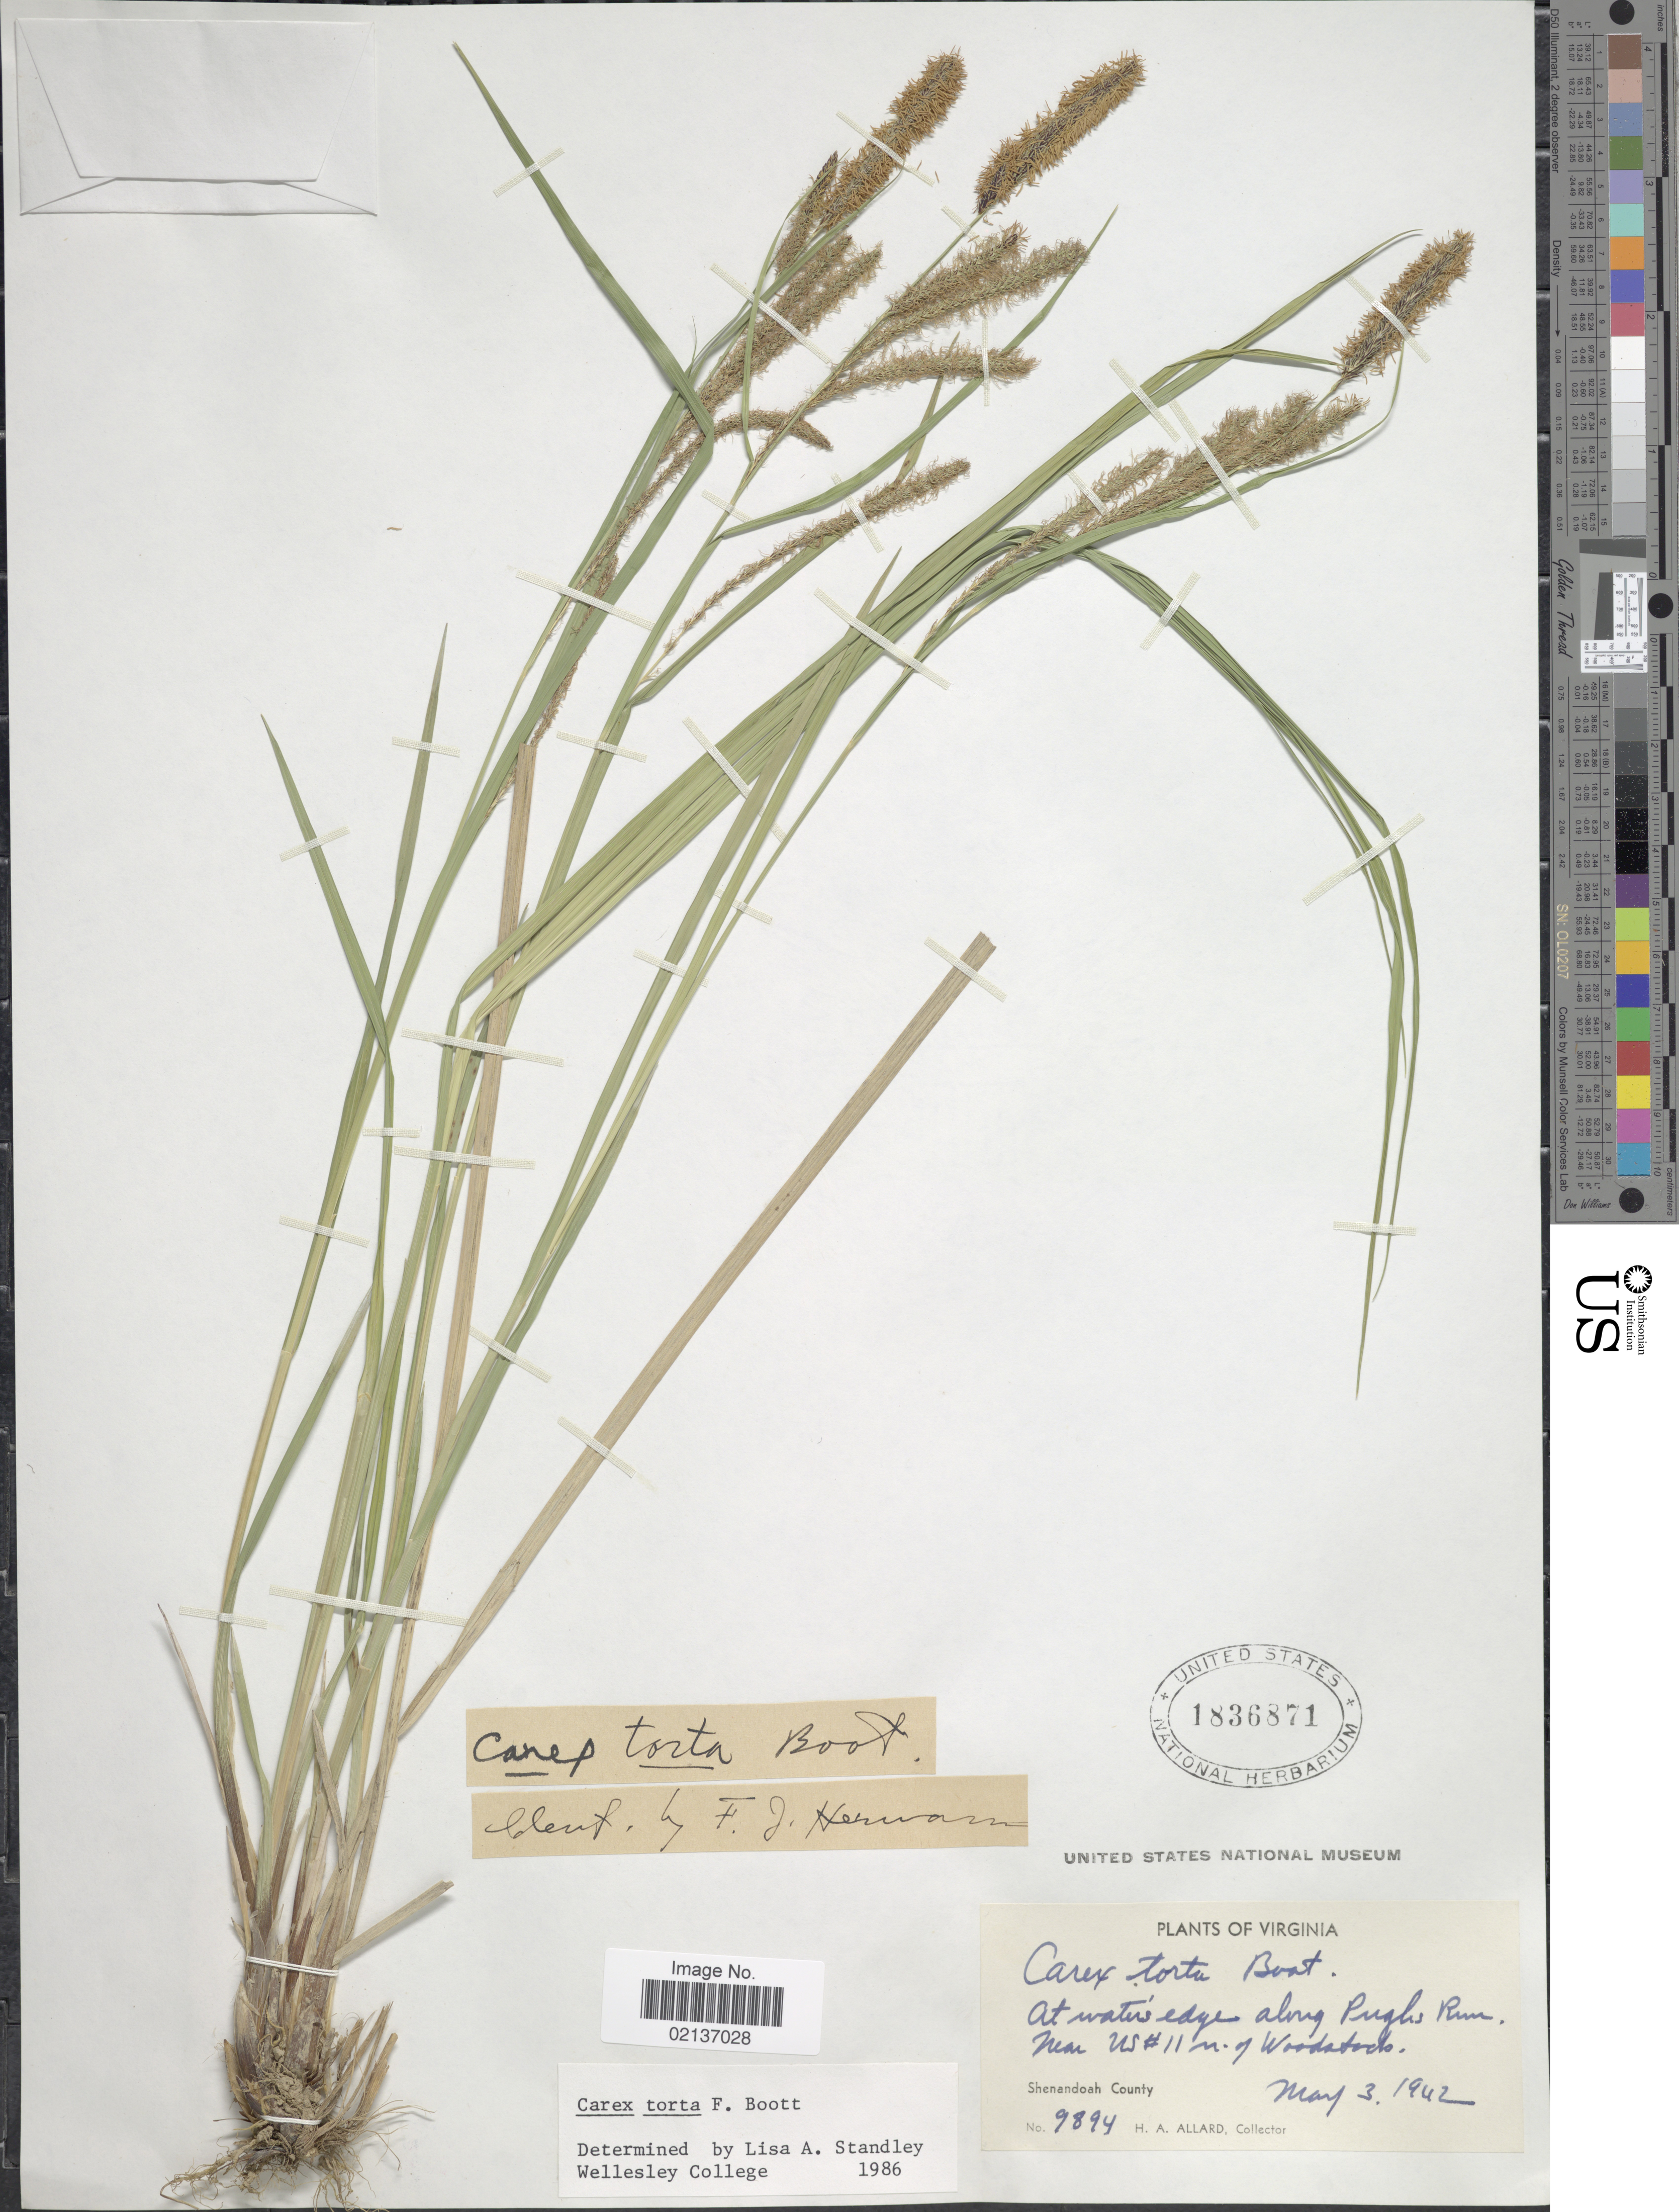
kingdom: Plantae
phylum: Tracheophyta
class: Liliopsida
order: Poales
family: Cyperaceae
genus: Carex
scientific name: Carex torta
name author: Boott ex Tuck.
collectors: H. A. Allard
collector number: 9894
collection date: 1942-05-03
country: United States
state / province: Virginia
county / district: Shenandoah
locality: Along Pugh's Rim, near US #11 n of Woodstock, Shenandoah County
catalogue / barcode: US 1836871